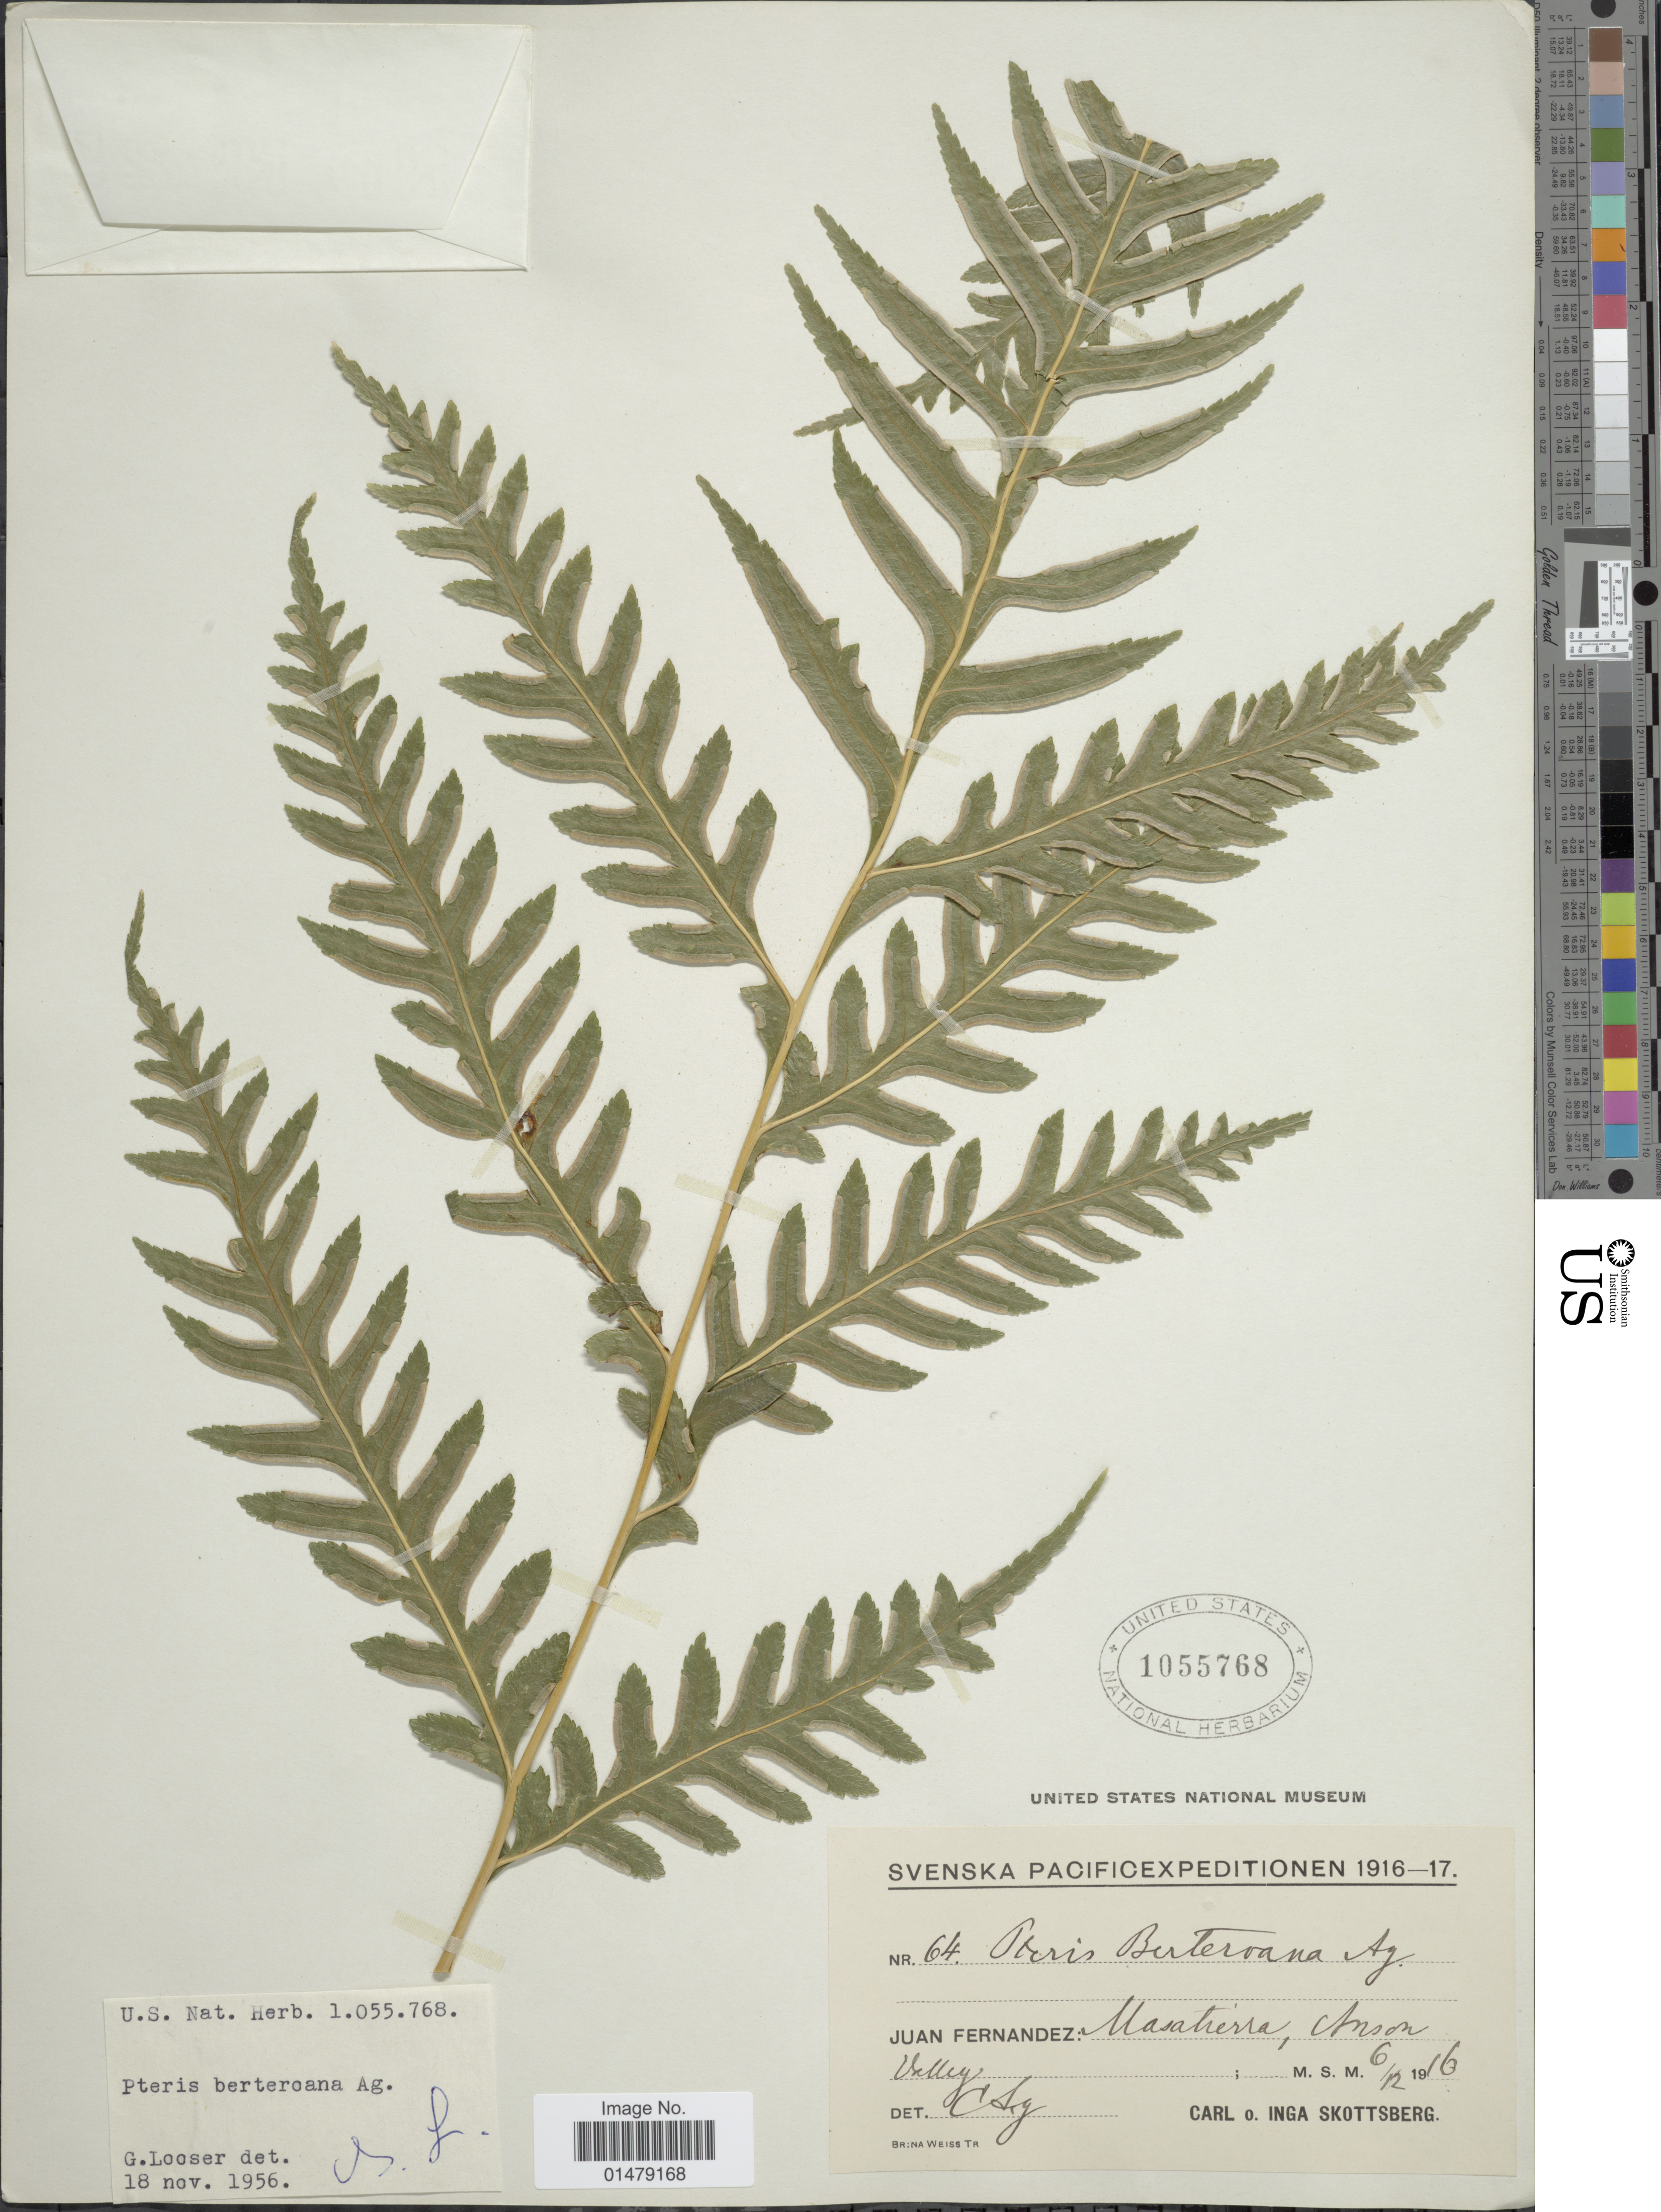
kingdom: Plantae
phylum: Tracheophyta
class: Polypodiopsida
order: Polypodiales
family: Pteridaceae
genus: Pteris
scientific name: Pteris berteroana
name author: J. Agardh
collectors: C. Skottsberg & I. Skottsberg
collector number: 64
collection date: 1916-12-06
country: Chile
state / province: Valparaíso (V)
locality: Juan Fernandez: Masatierra, Anson Valley.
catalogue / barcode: US 1055768